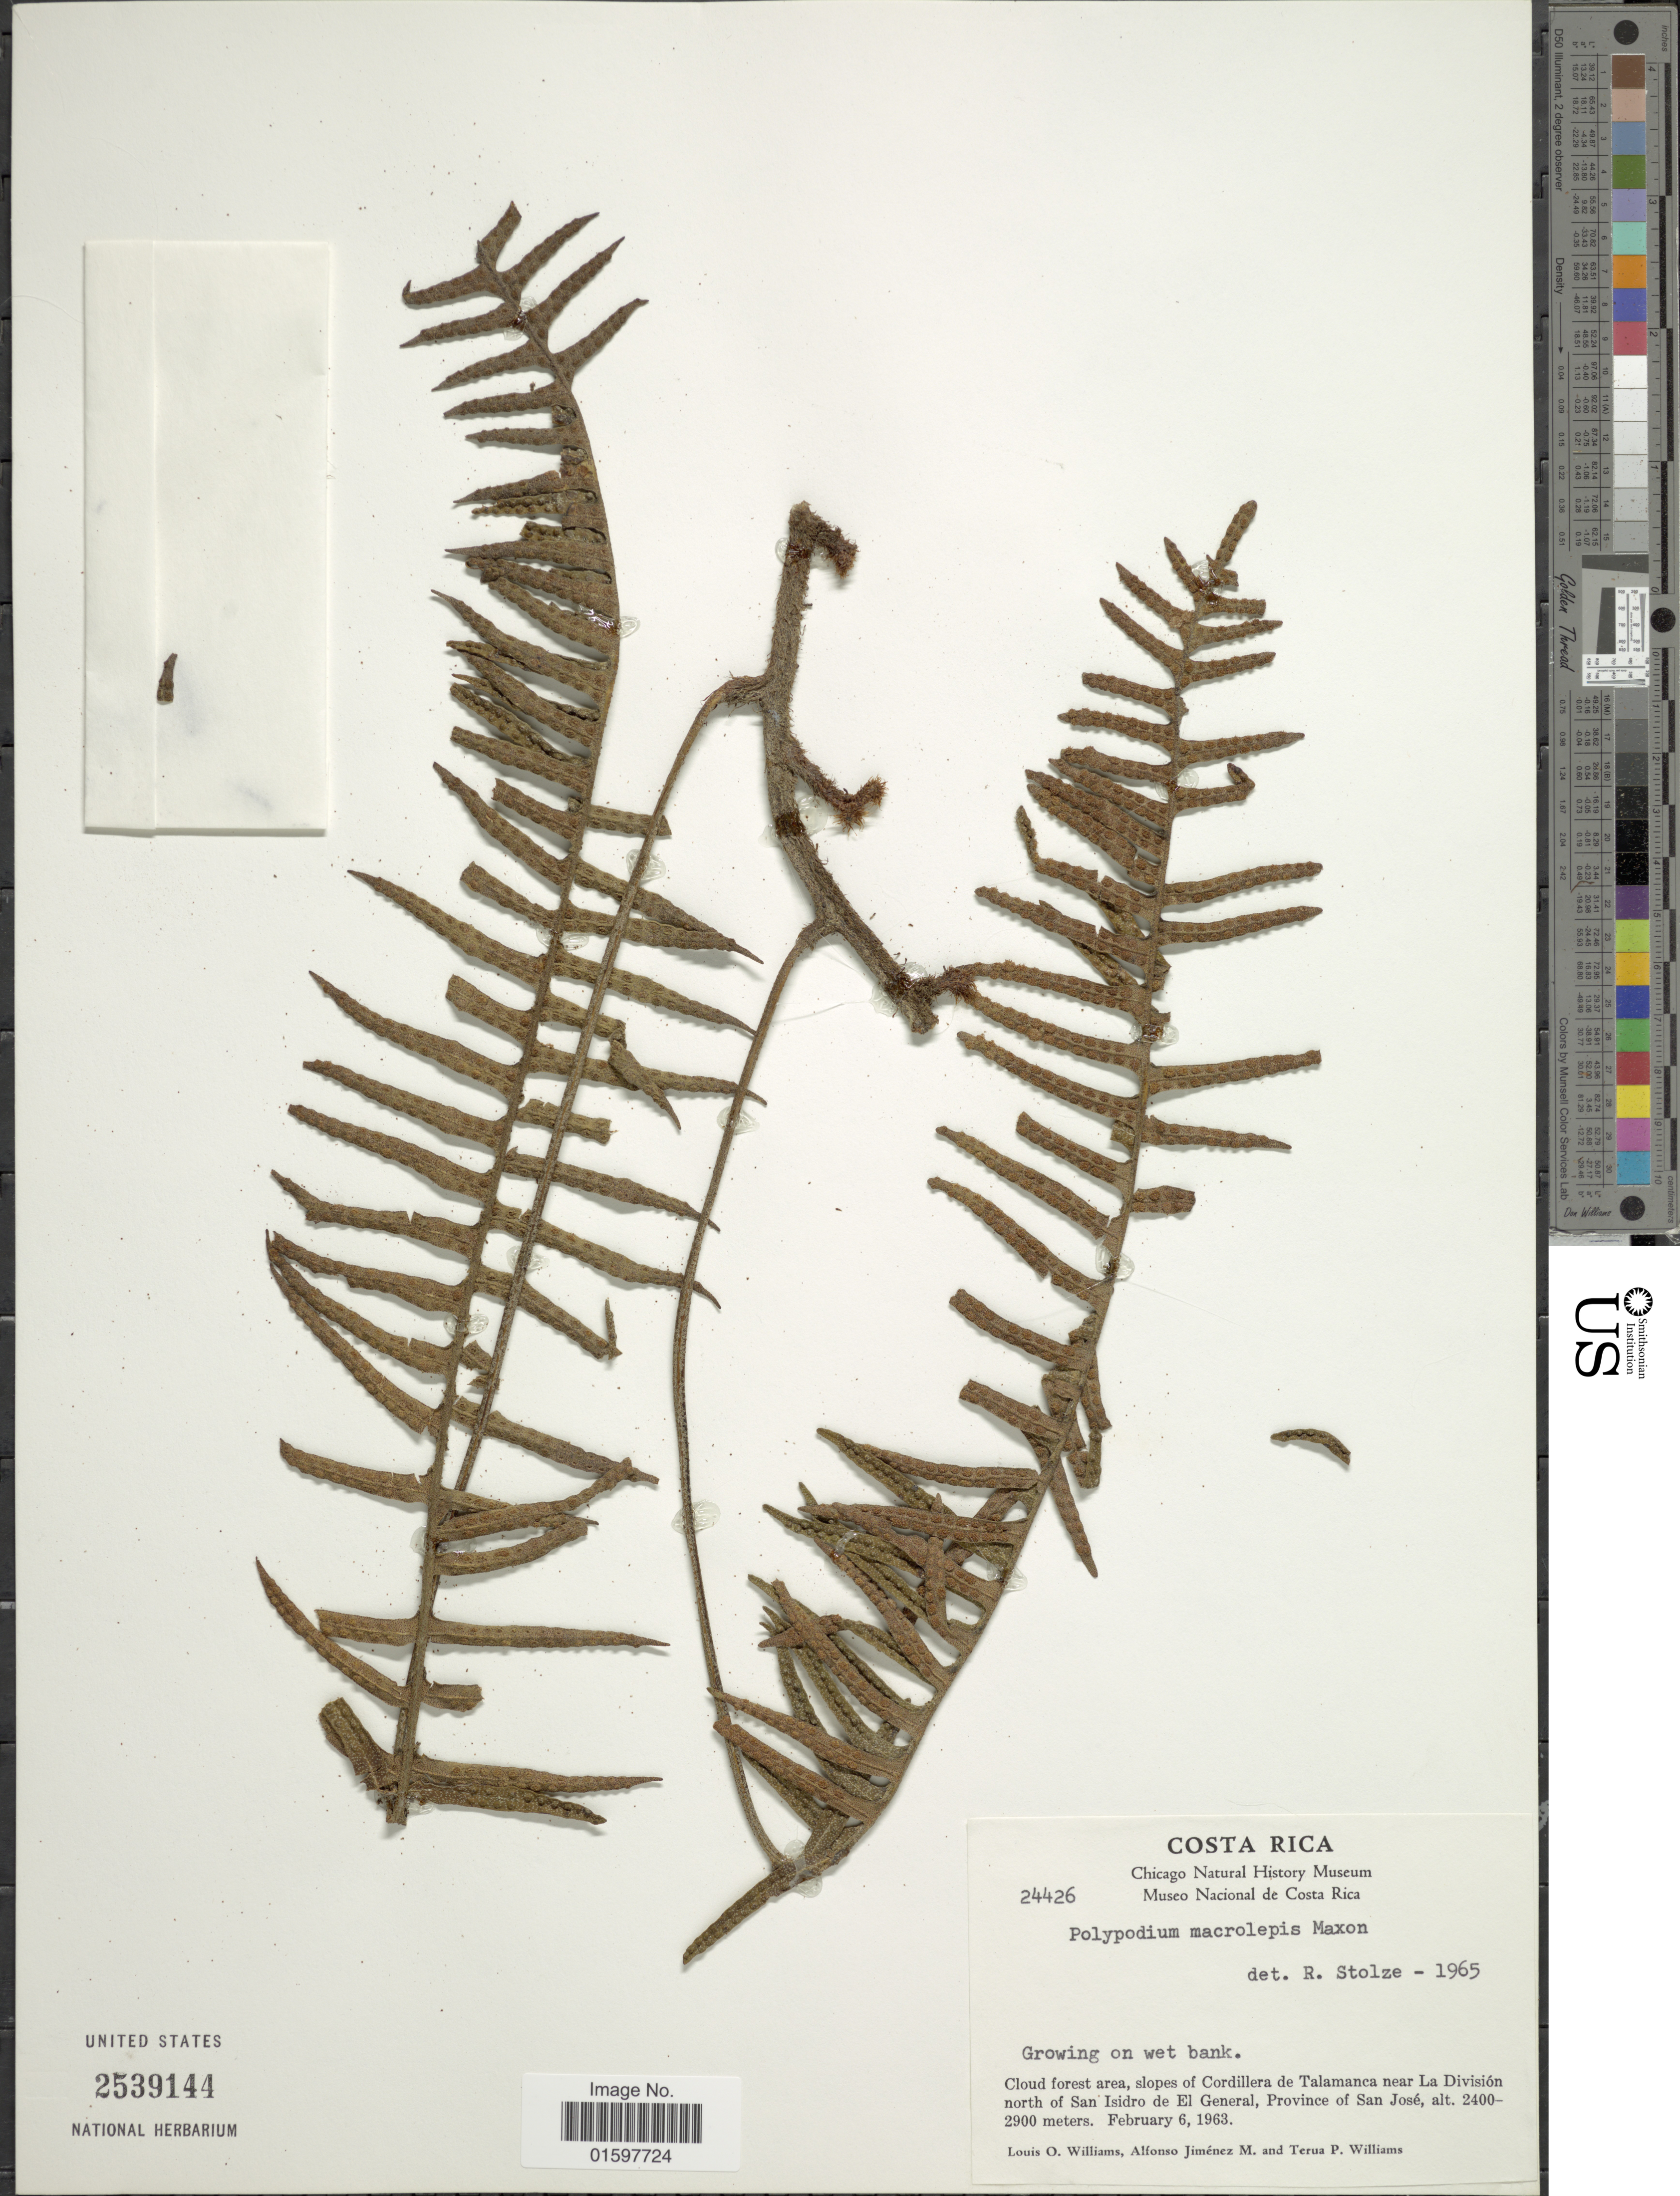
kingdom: Plantae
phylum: Tracheophyta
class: Polypodiopsida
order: Polypodiales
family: Polypodiaceae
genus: Pleopeltis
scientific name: Pleopeltis macrolepis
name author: (Maxon) A.R. Sm. & Tejero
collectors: L. O. Williams, A. Jimenez M. & T. P. Williams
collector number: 24426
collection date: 1963-02-06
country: Costa Rica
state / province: San José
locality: Cloud forest area, slopes of Cordillera de Talamanca near La Division north of San Isidro de El General.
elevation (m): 2400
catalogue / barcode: US 2539144